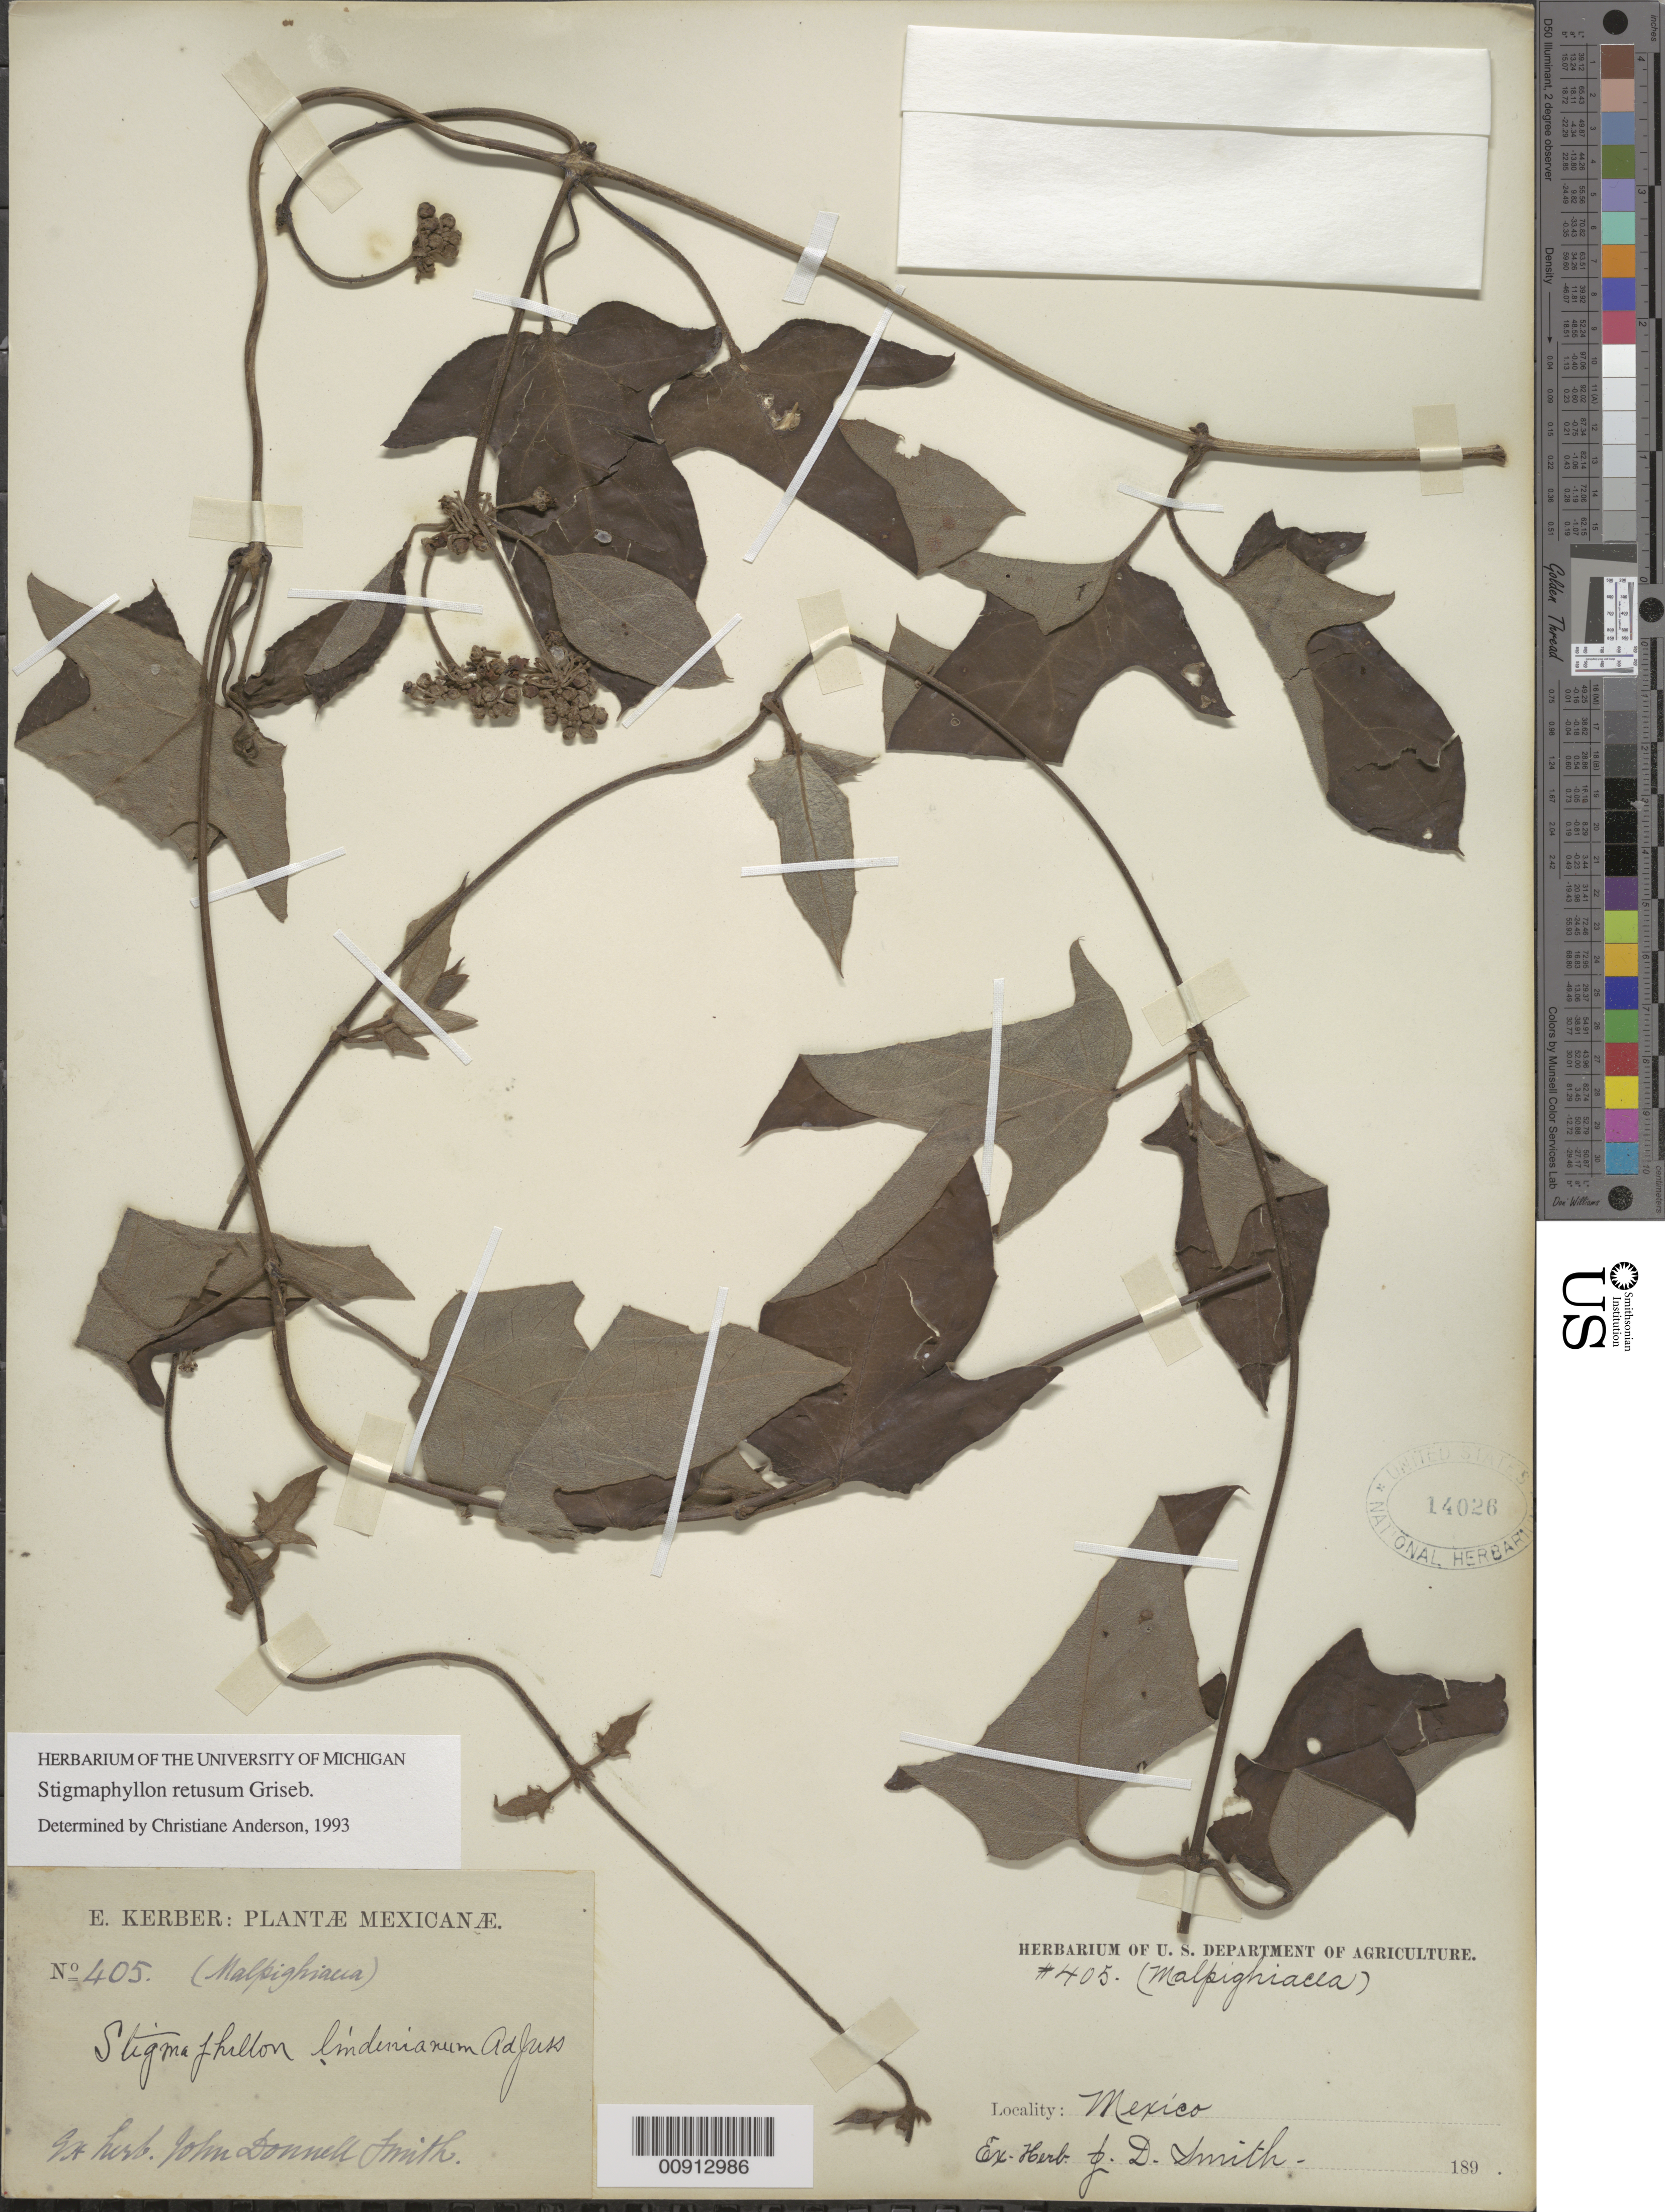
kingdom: Plantae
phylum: Tracheophyta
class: Magnoliopsida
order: Malpighiales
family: Malpighiaceae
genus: Stigmaphyllon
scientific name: Stigmaphyllon retusum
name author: Griseb.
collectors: E. Kerber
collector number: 405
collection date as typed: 189-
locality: Mexico.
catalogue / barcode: US 14026